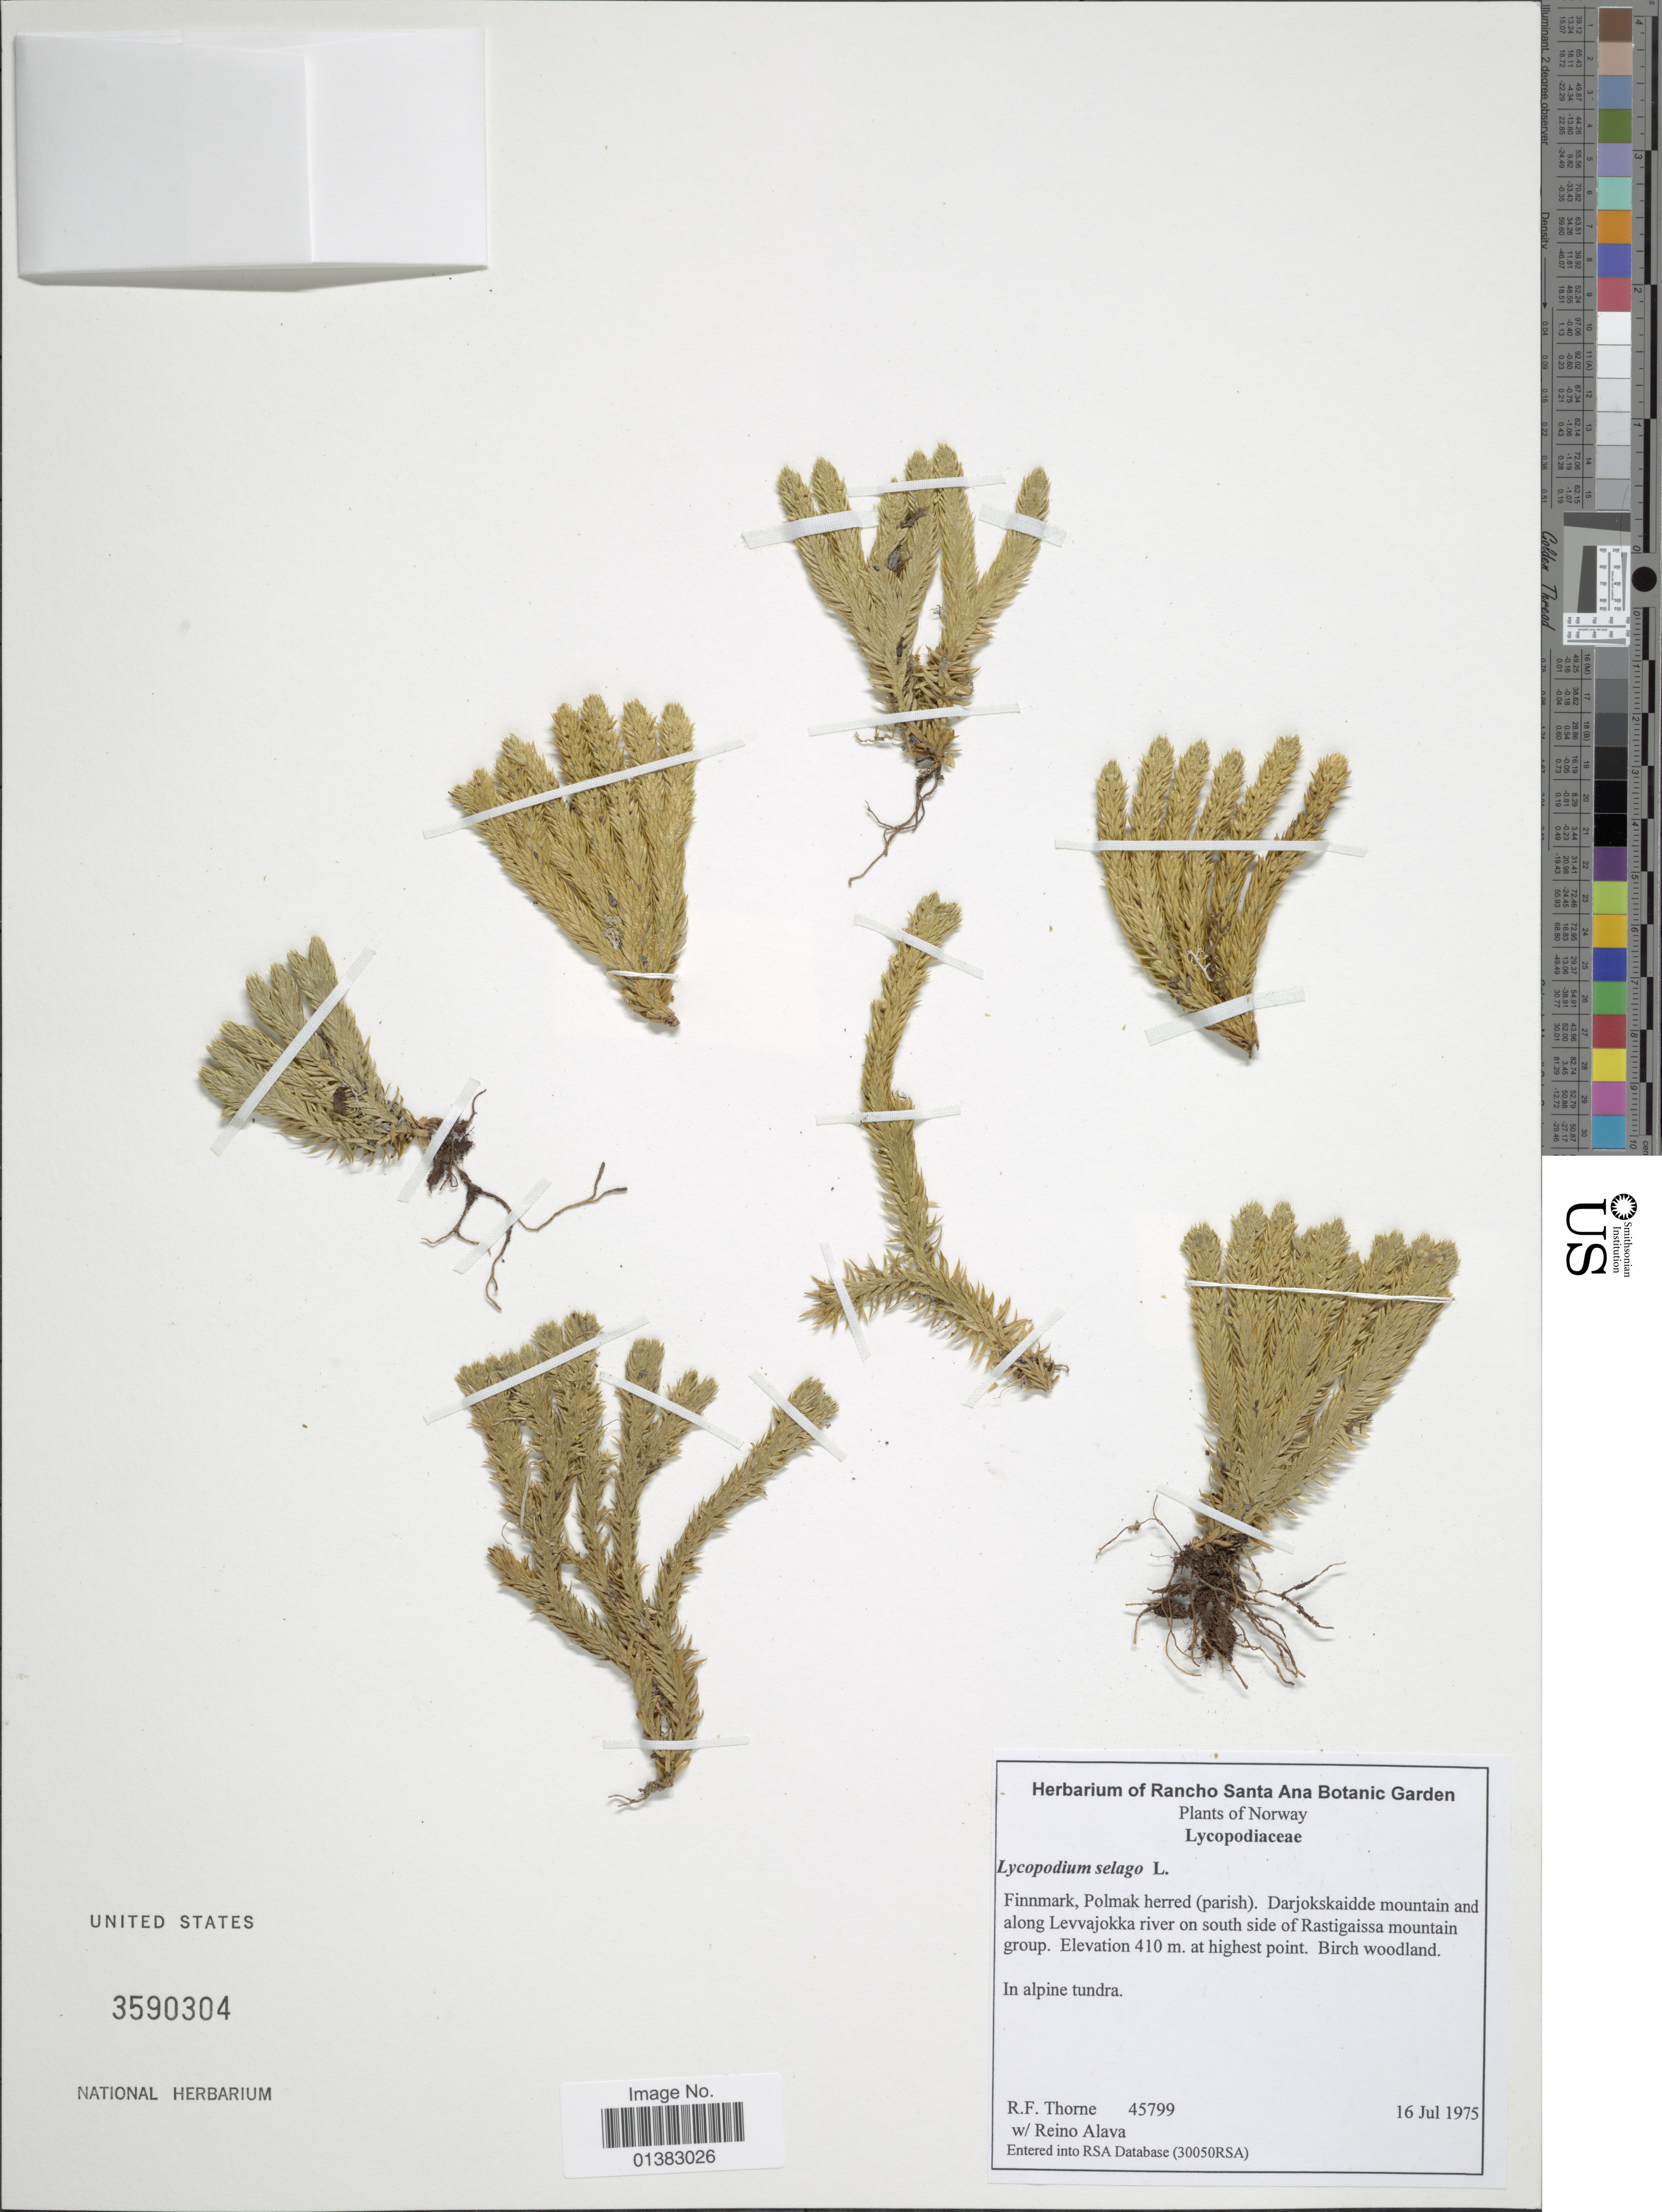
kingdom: Plantae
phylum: Tracheophyta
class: Lycopodiopsida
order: Lycopodiales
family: Lycopodiaceae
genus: Huperzia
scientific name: Huperzia selago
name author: (L.) Bernh. ex Schrank & Mart.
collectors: R. F. Thorne & R. O. Alava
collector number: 45799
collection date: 1975-07-16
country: Norway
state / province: Finnmark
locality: Polmak herred (parish). Darjokskaidde mountain and along Levvajokka river on south side of Rastigaissa mountain group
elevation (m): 410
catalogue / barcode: US 3590304